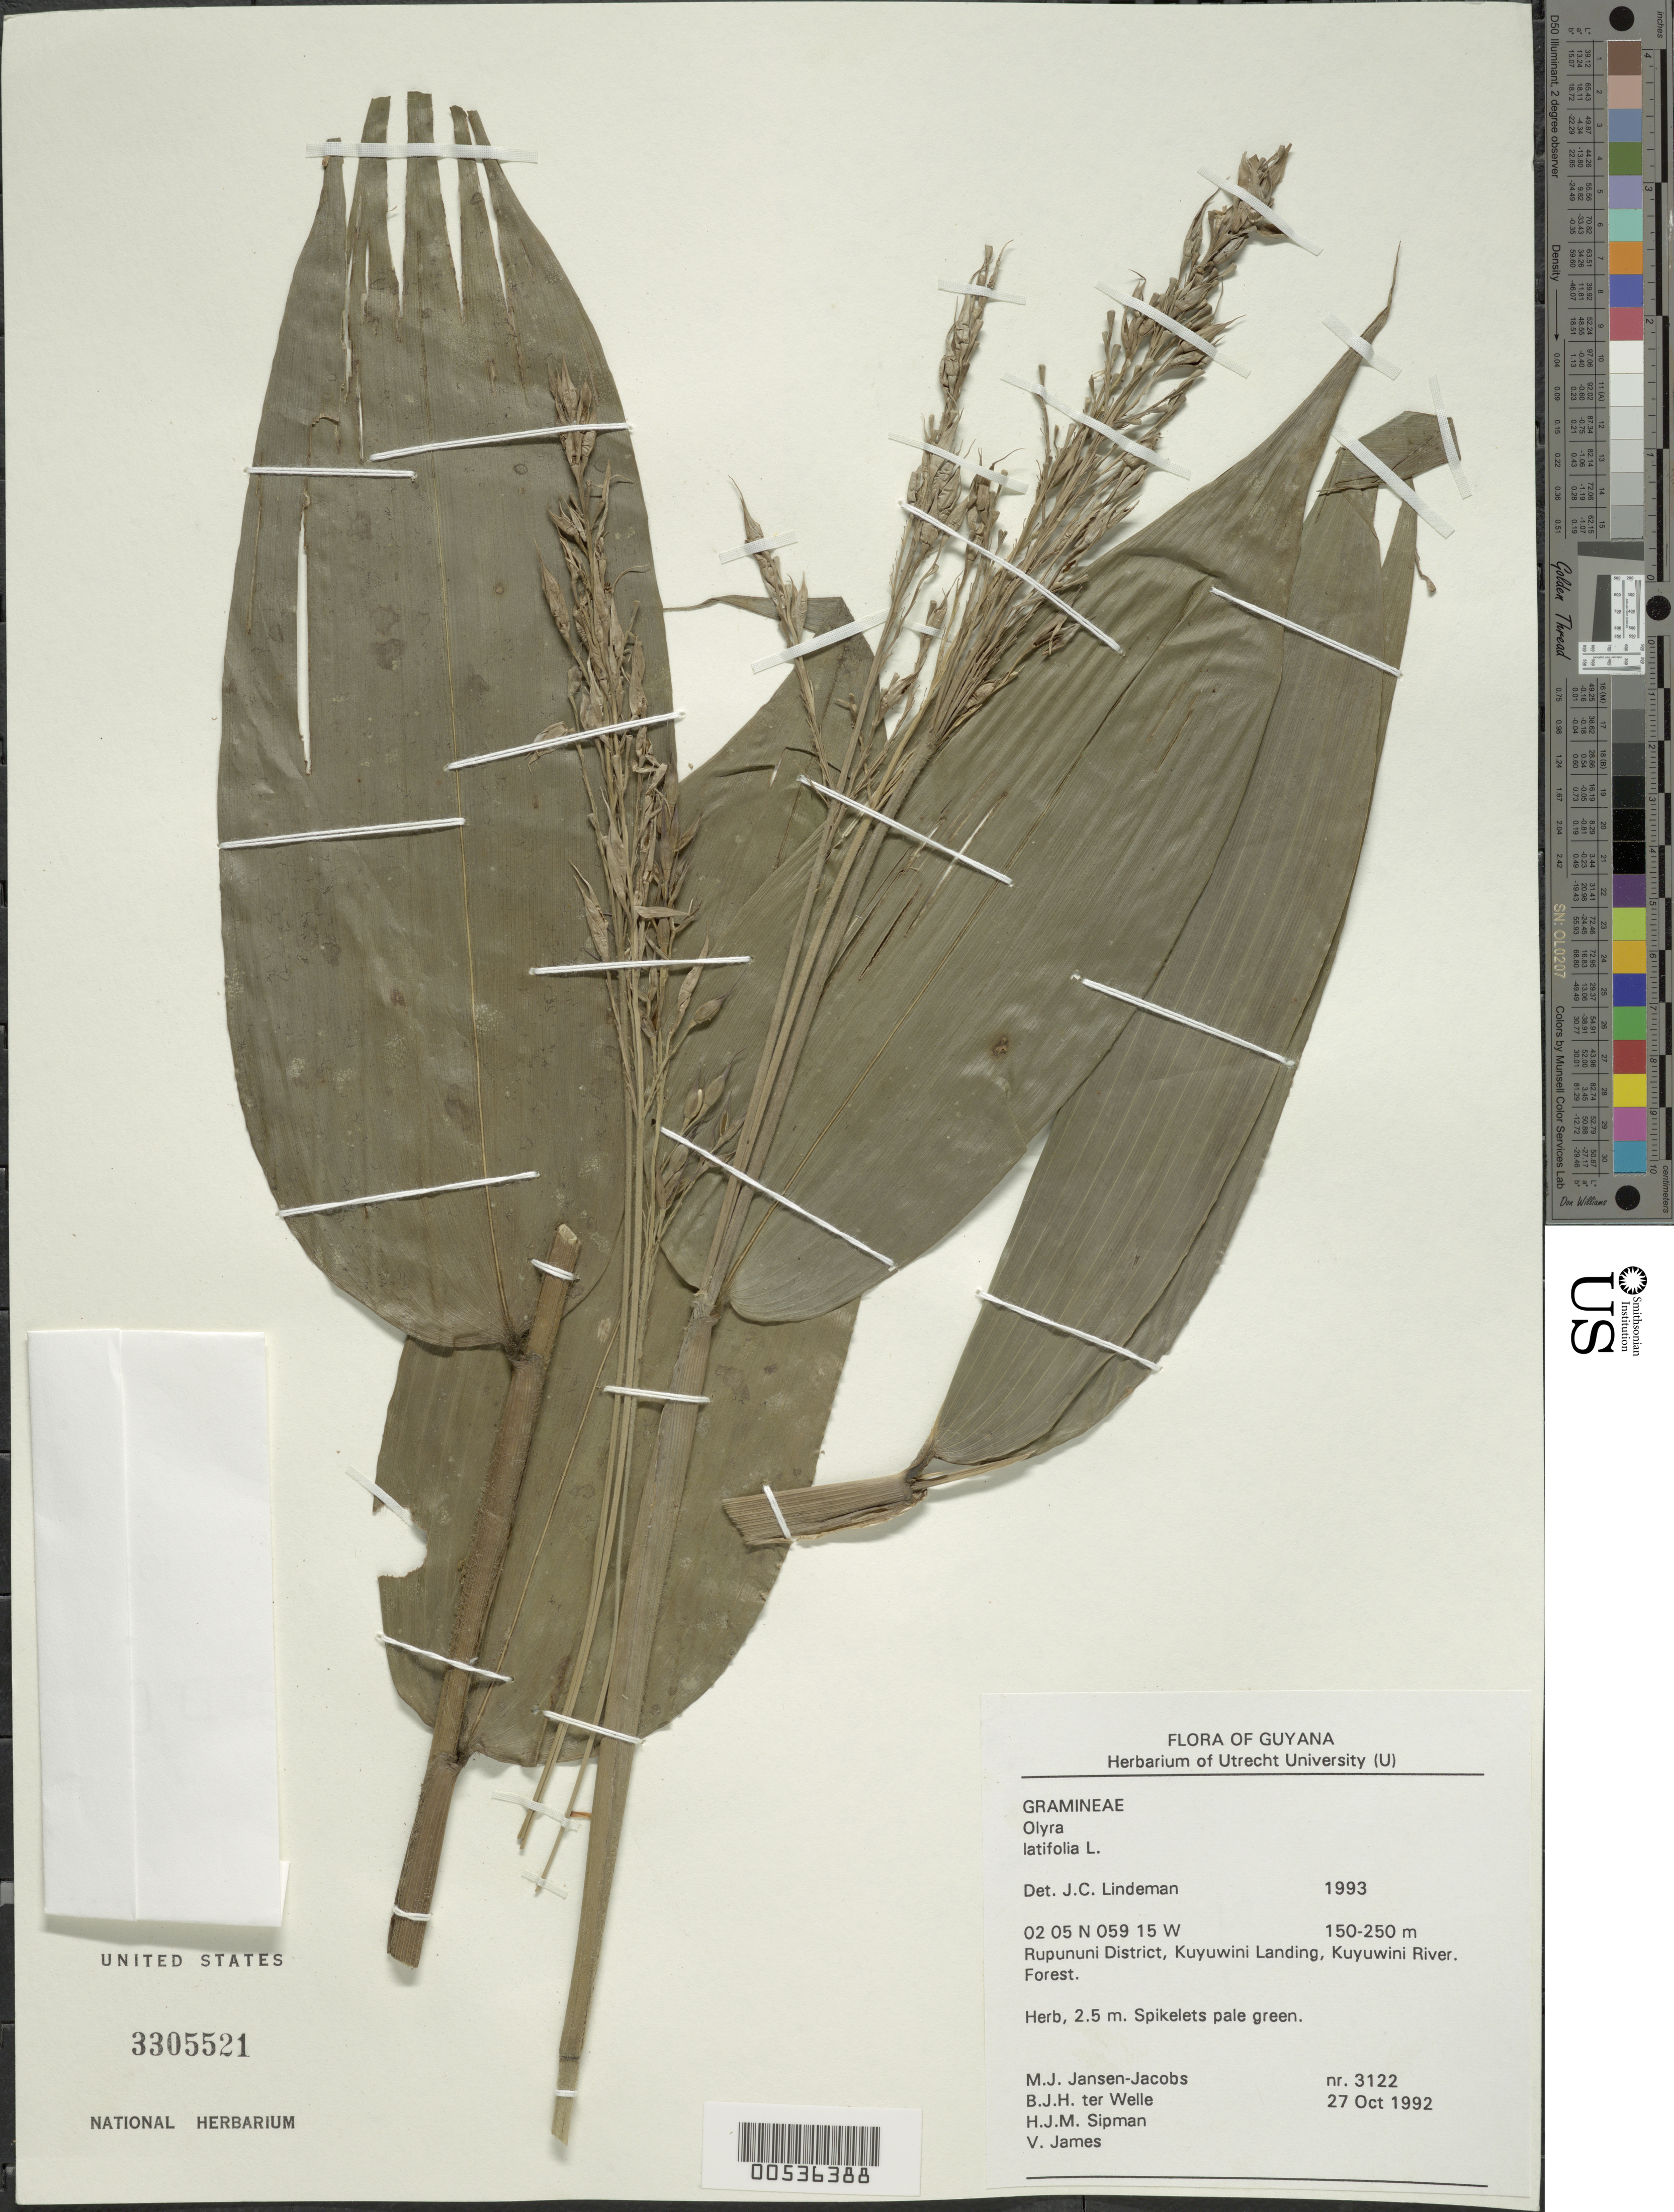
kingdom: Plantae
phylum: Tracheophyta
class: Liliopsida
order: Poales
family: Poaceae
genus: Olyra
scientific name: Olyra latifolia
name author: L.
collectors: M. J. Jansen-Jacobs, B. Welle, H. J. M. Sipman & V. James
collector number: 3122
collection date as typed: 27 Oct 1992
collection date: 1992-10-27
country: Guyana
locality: Rupununi dist., kuyuwini landing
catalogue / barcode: US 3305521